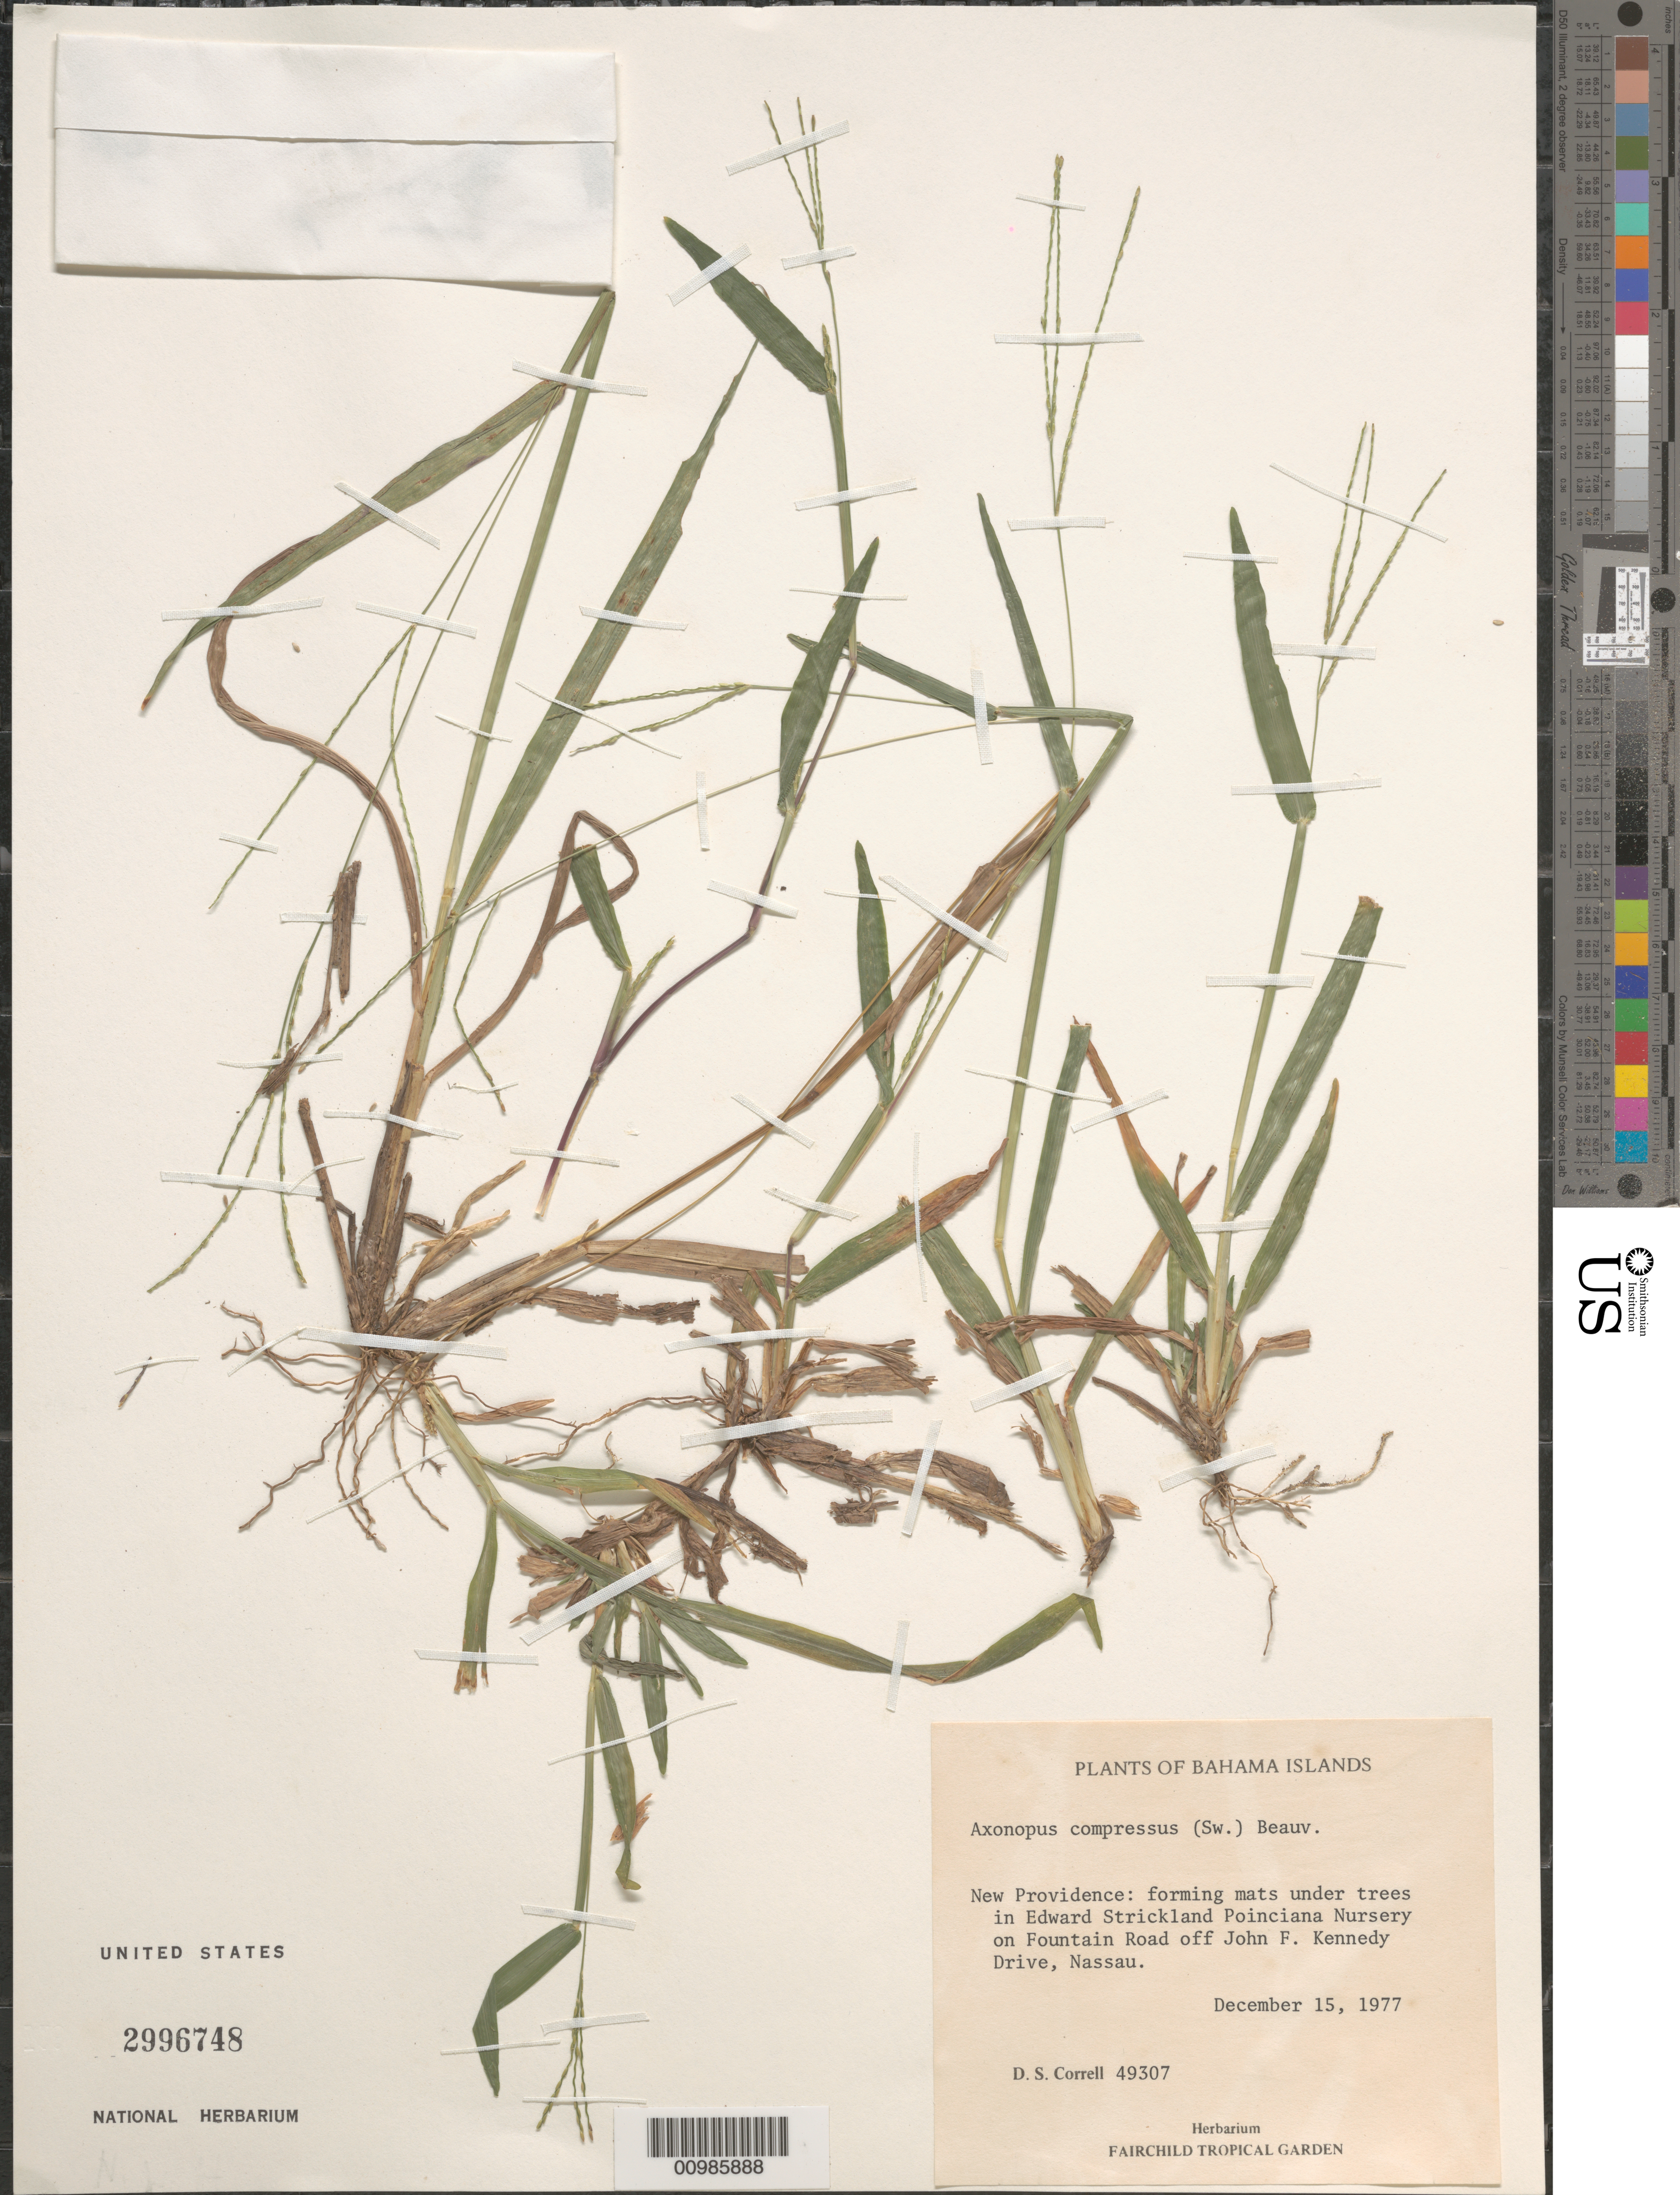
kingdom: Plantae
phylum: Tracheophyta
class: Liliopsida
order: Poales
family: Poaceae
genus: Axonopus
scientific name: Axonopus compressus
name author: (Sw.) P. Beauv.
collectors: D. S. Correll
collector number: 49307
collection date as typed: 15 Dec 1977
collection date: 1977-12-15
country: Bahamas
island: New Providence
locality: Nassau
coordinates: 0 N, 0 E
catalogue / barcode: US 2996748